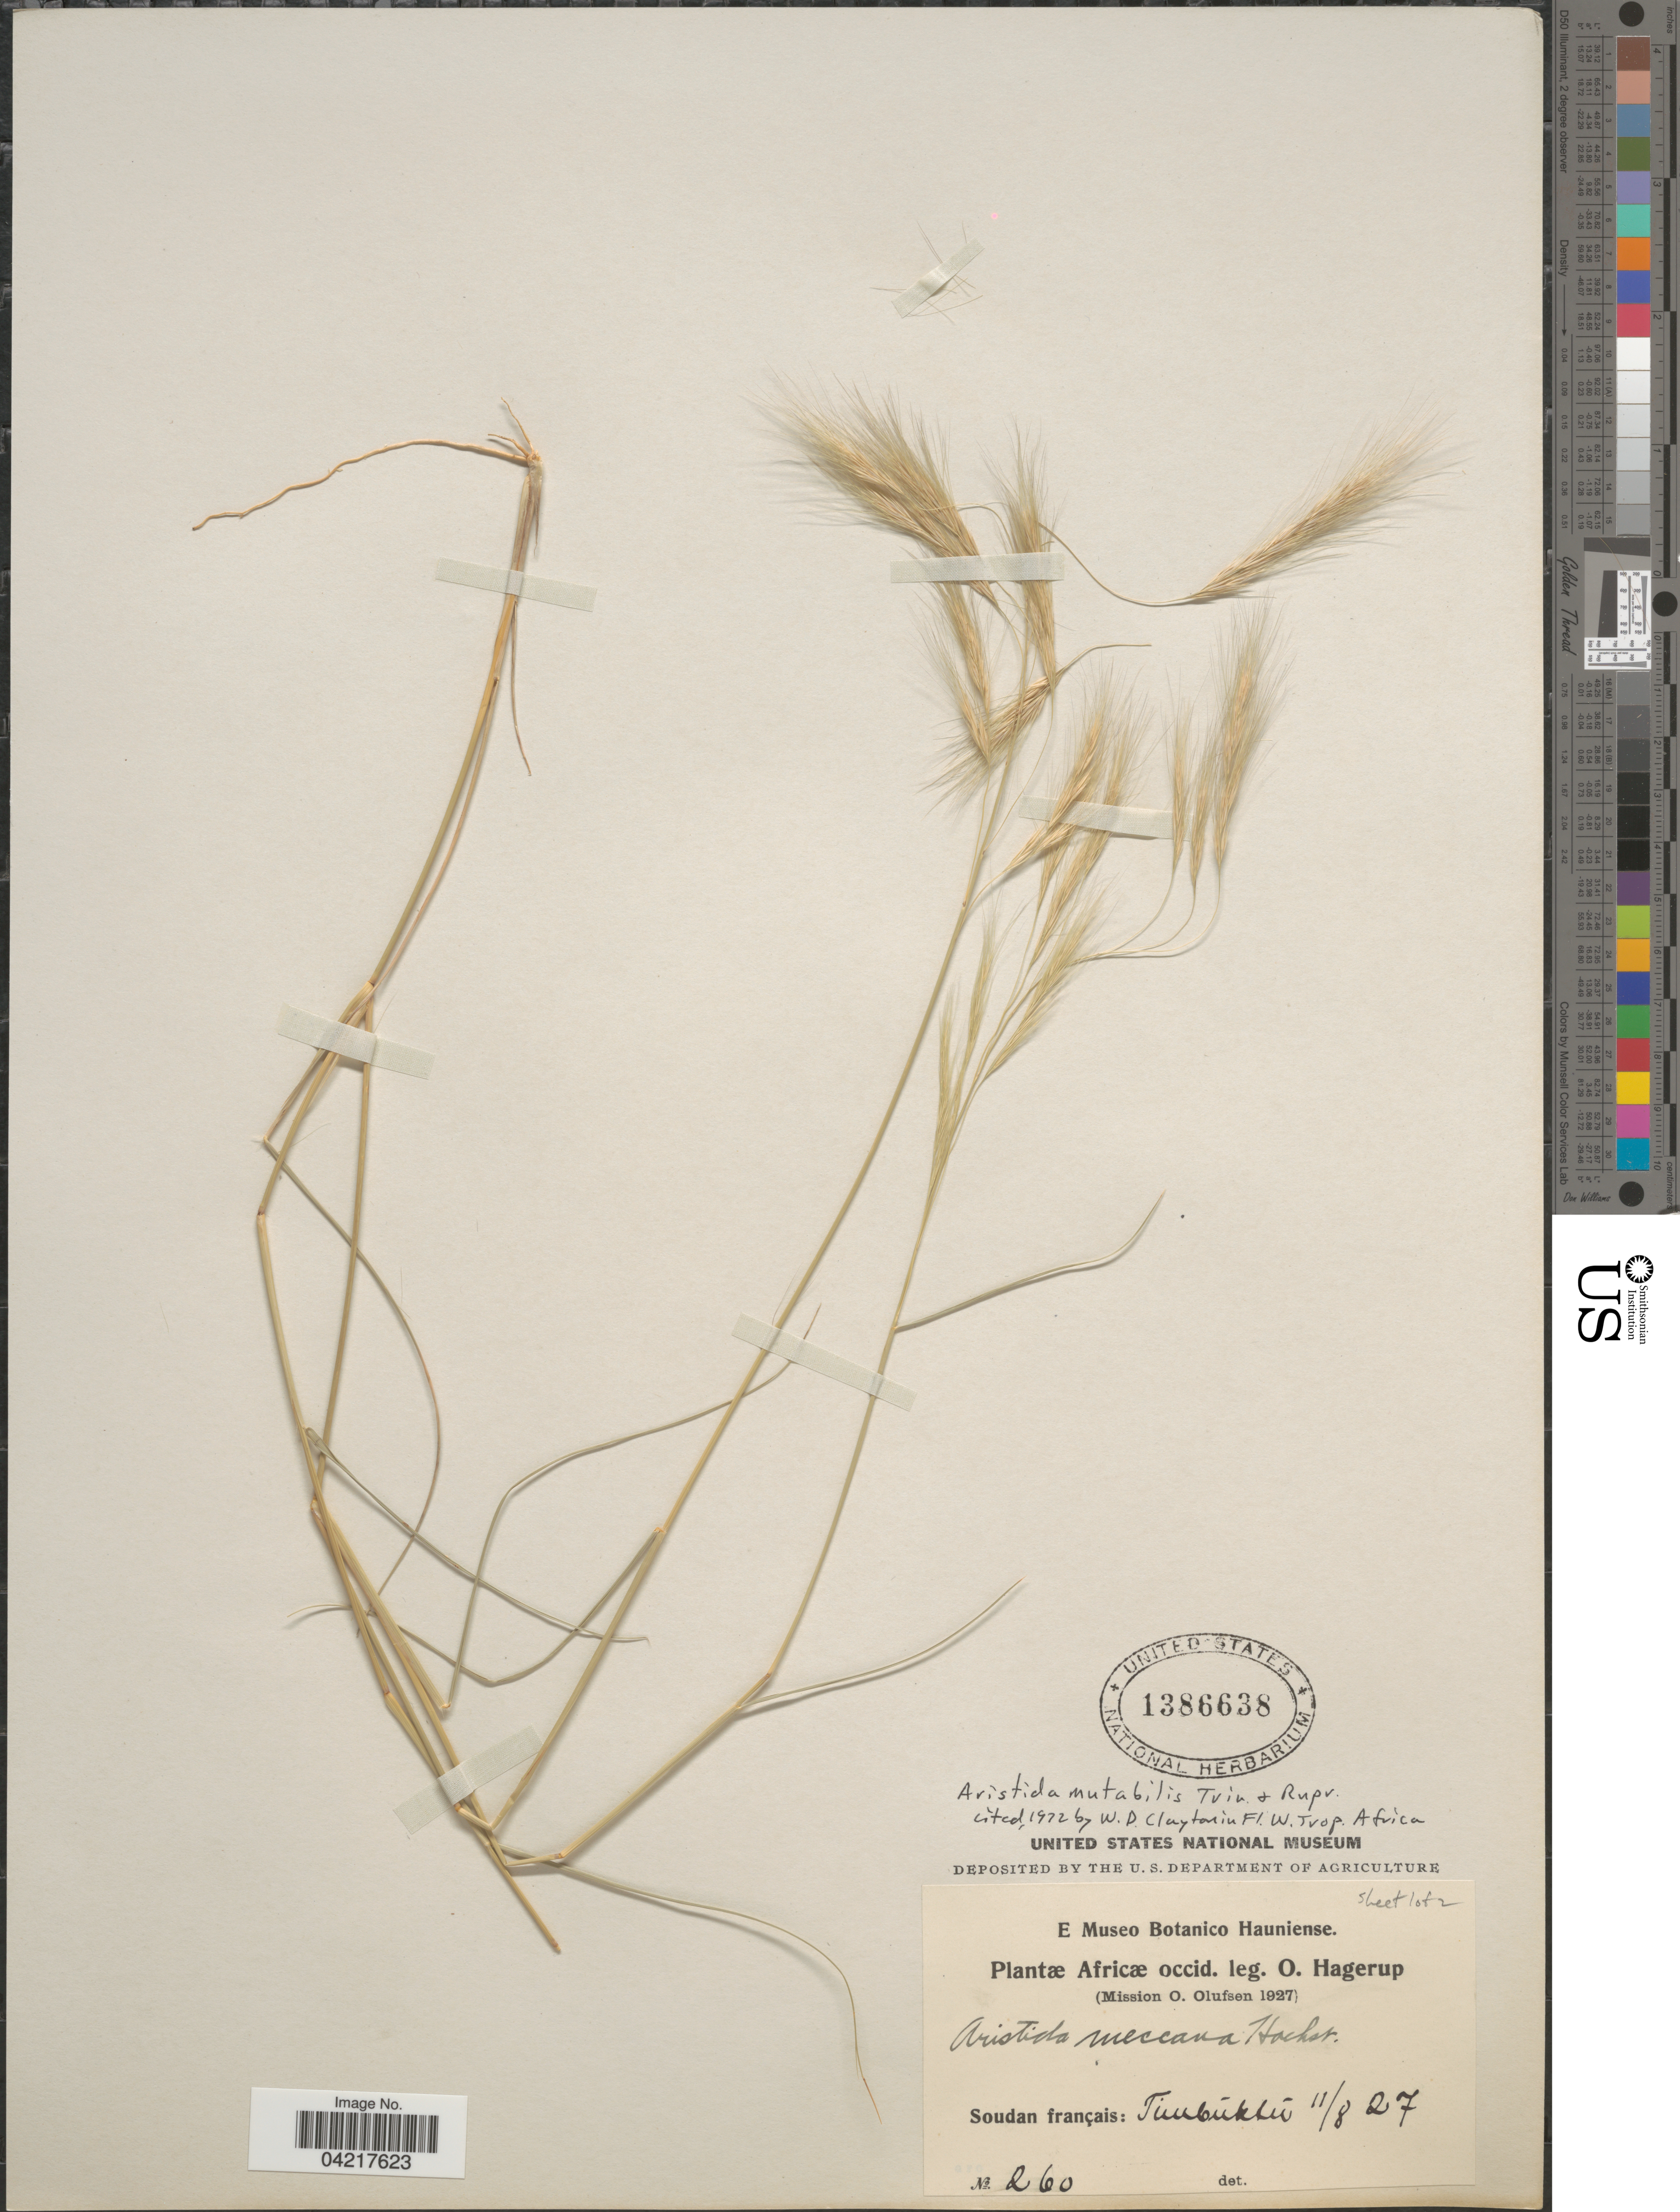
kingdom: Plantae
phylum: Tracheophyta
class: Liliopsida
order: Poales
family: Poaceae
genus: Aristida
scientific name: Aristida mutabilis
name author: Trin. & Rupr.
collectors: O. Hagerup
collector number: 260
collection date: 1927-08-11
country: Sudan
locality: Africæ occid. (Mission O. Olufsen 1927). Soudan français: Timbuktu.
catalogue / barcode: US 1386638